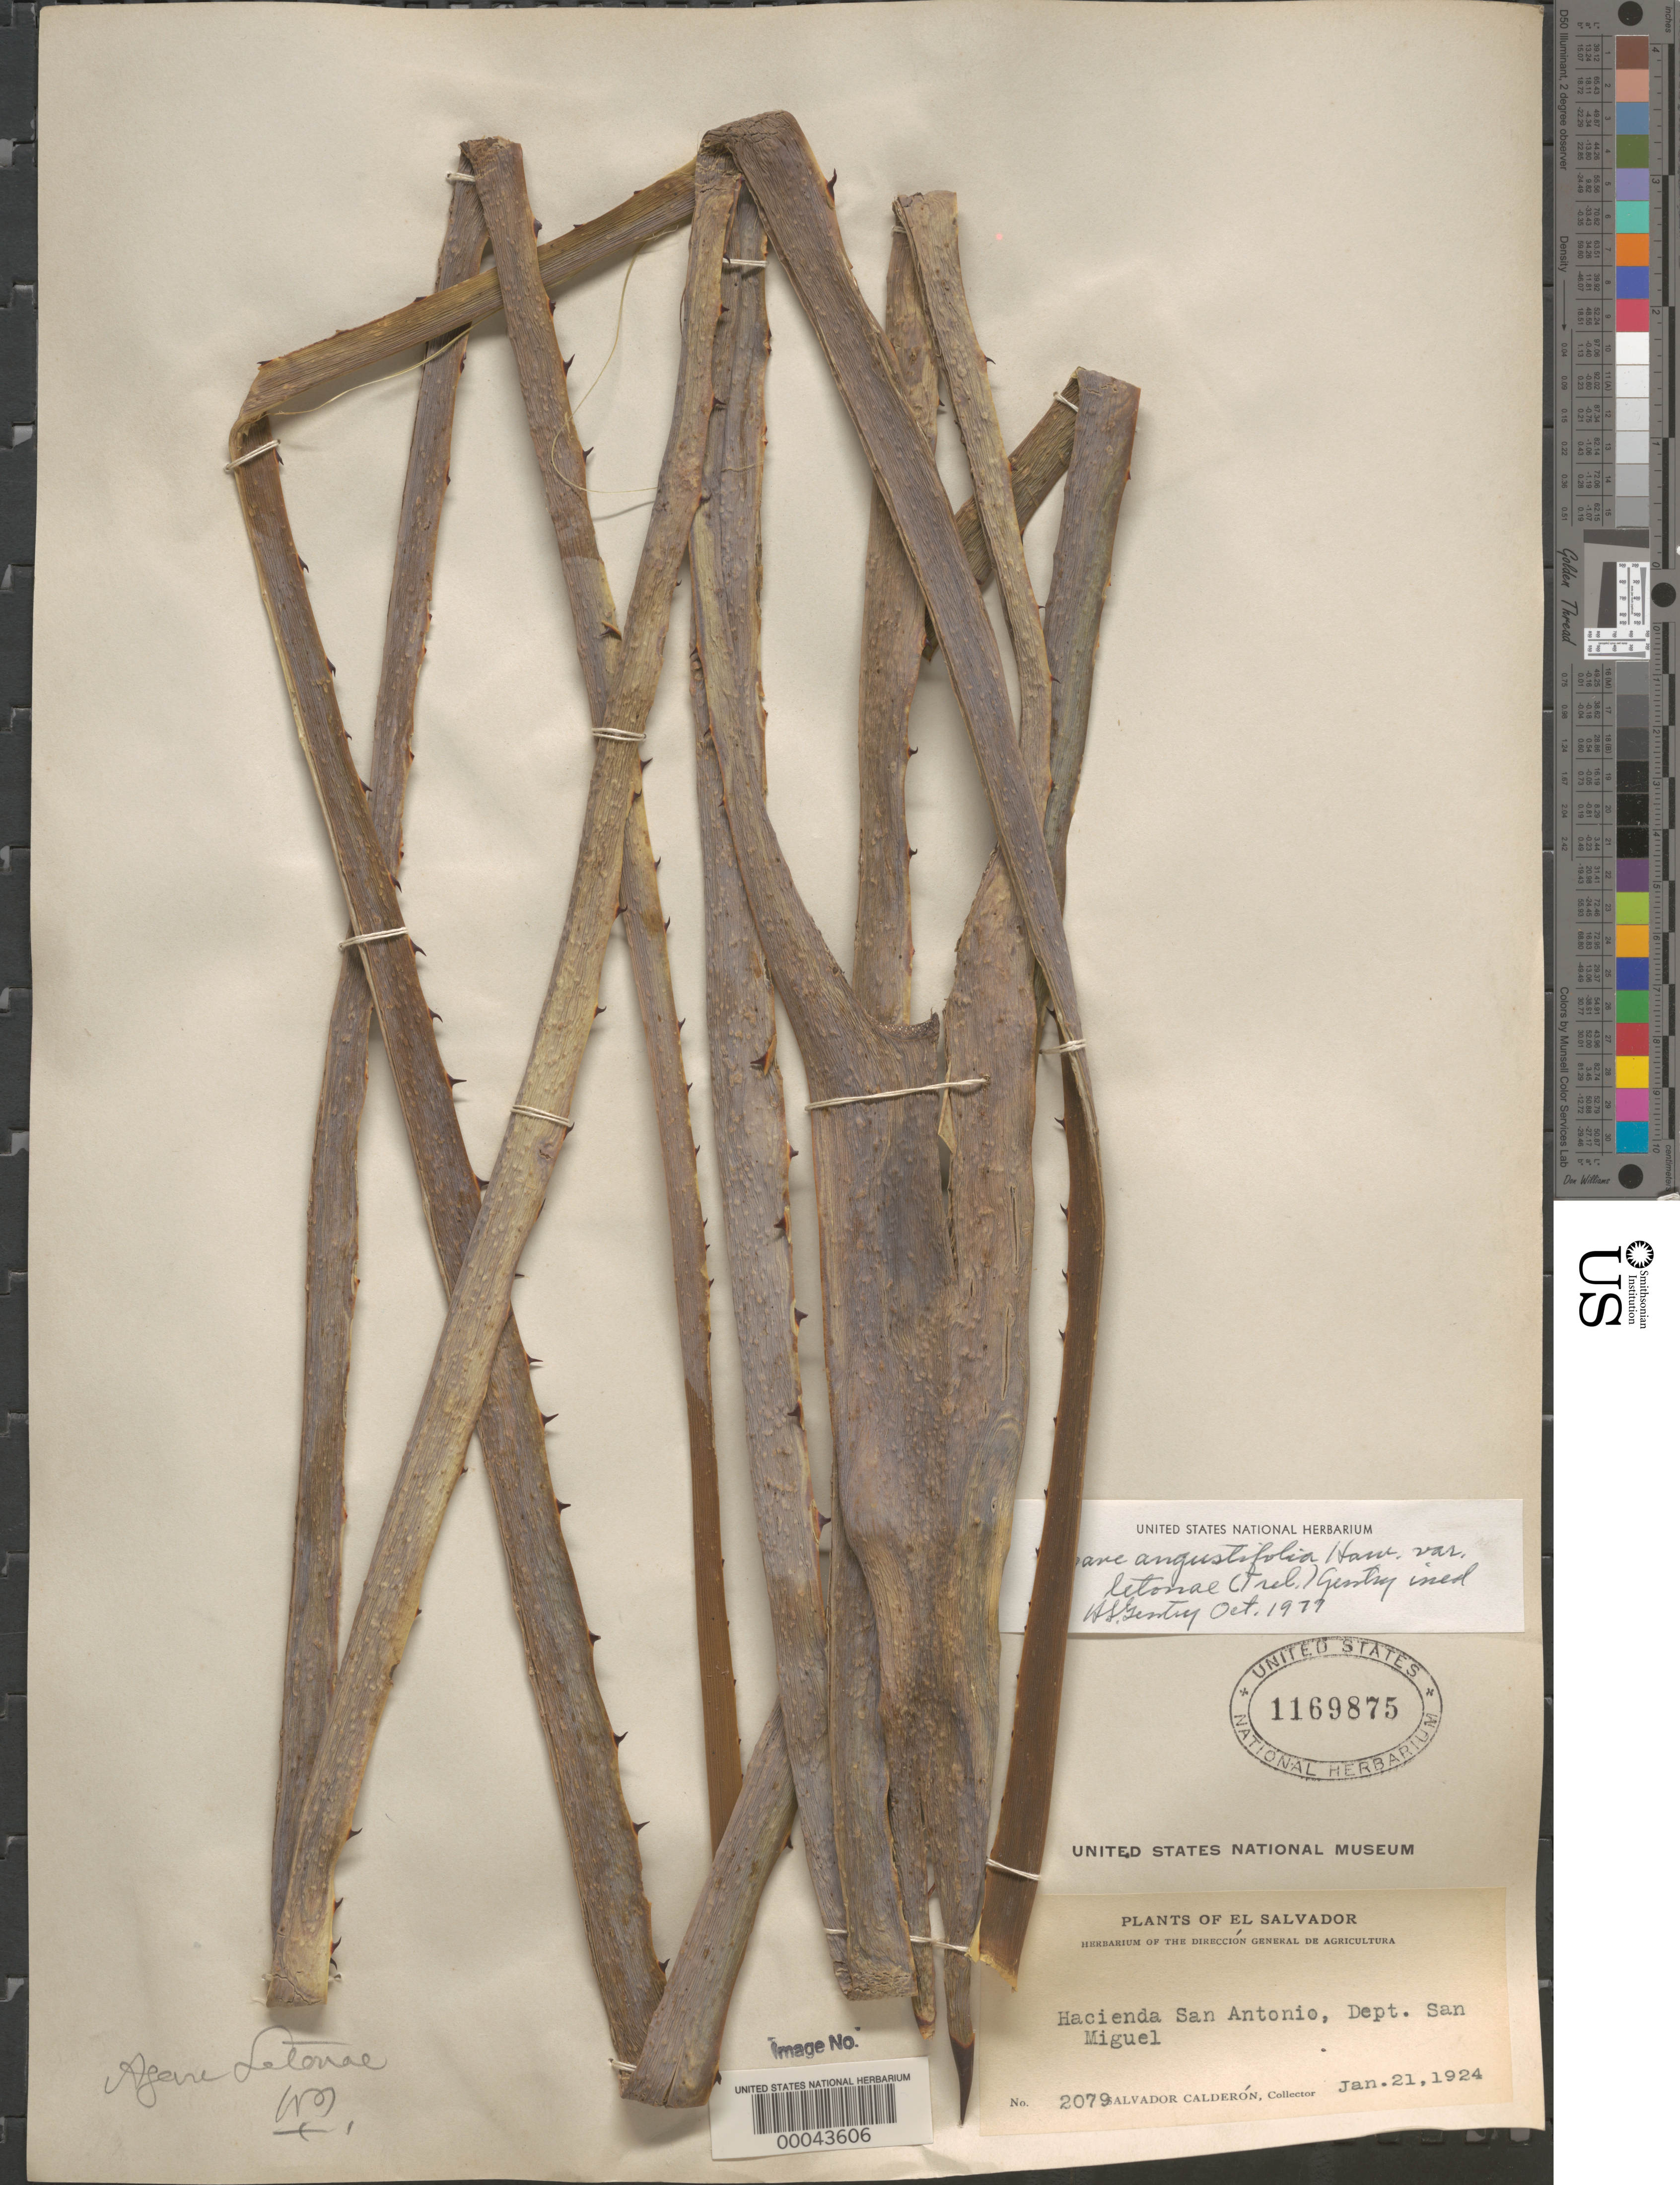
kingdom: Plantae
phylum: Tracheophyta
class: Liliopsida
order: Asparagales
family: Asparagaceae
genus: Agave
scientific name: Agave angustifolia var. letonae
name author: (F.W. Taylor ex Trel.) Gentry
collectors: S. Calderón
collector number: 2079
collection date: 1924-01-21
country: El Salvador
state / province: San Miguel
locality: Hacienda San Antonio, Dept. San Miguel.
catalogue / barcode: US 1169875